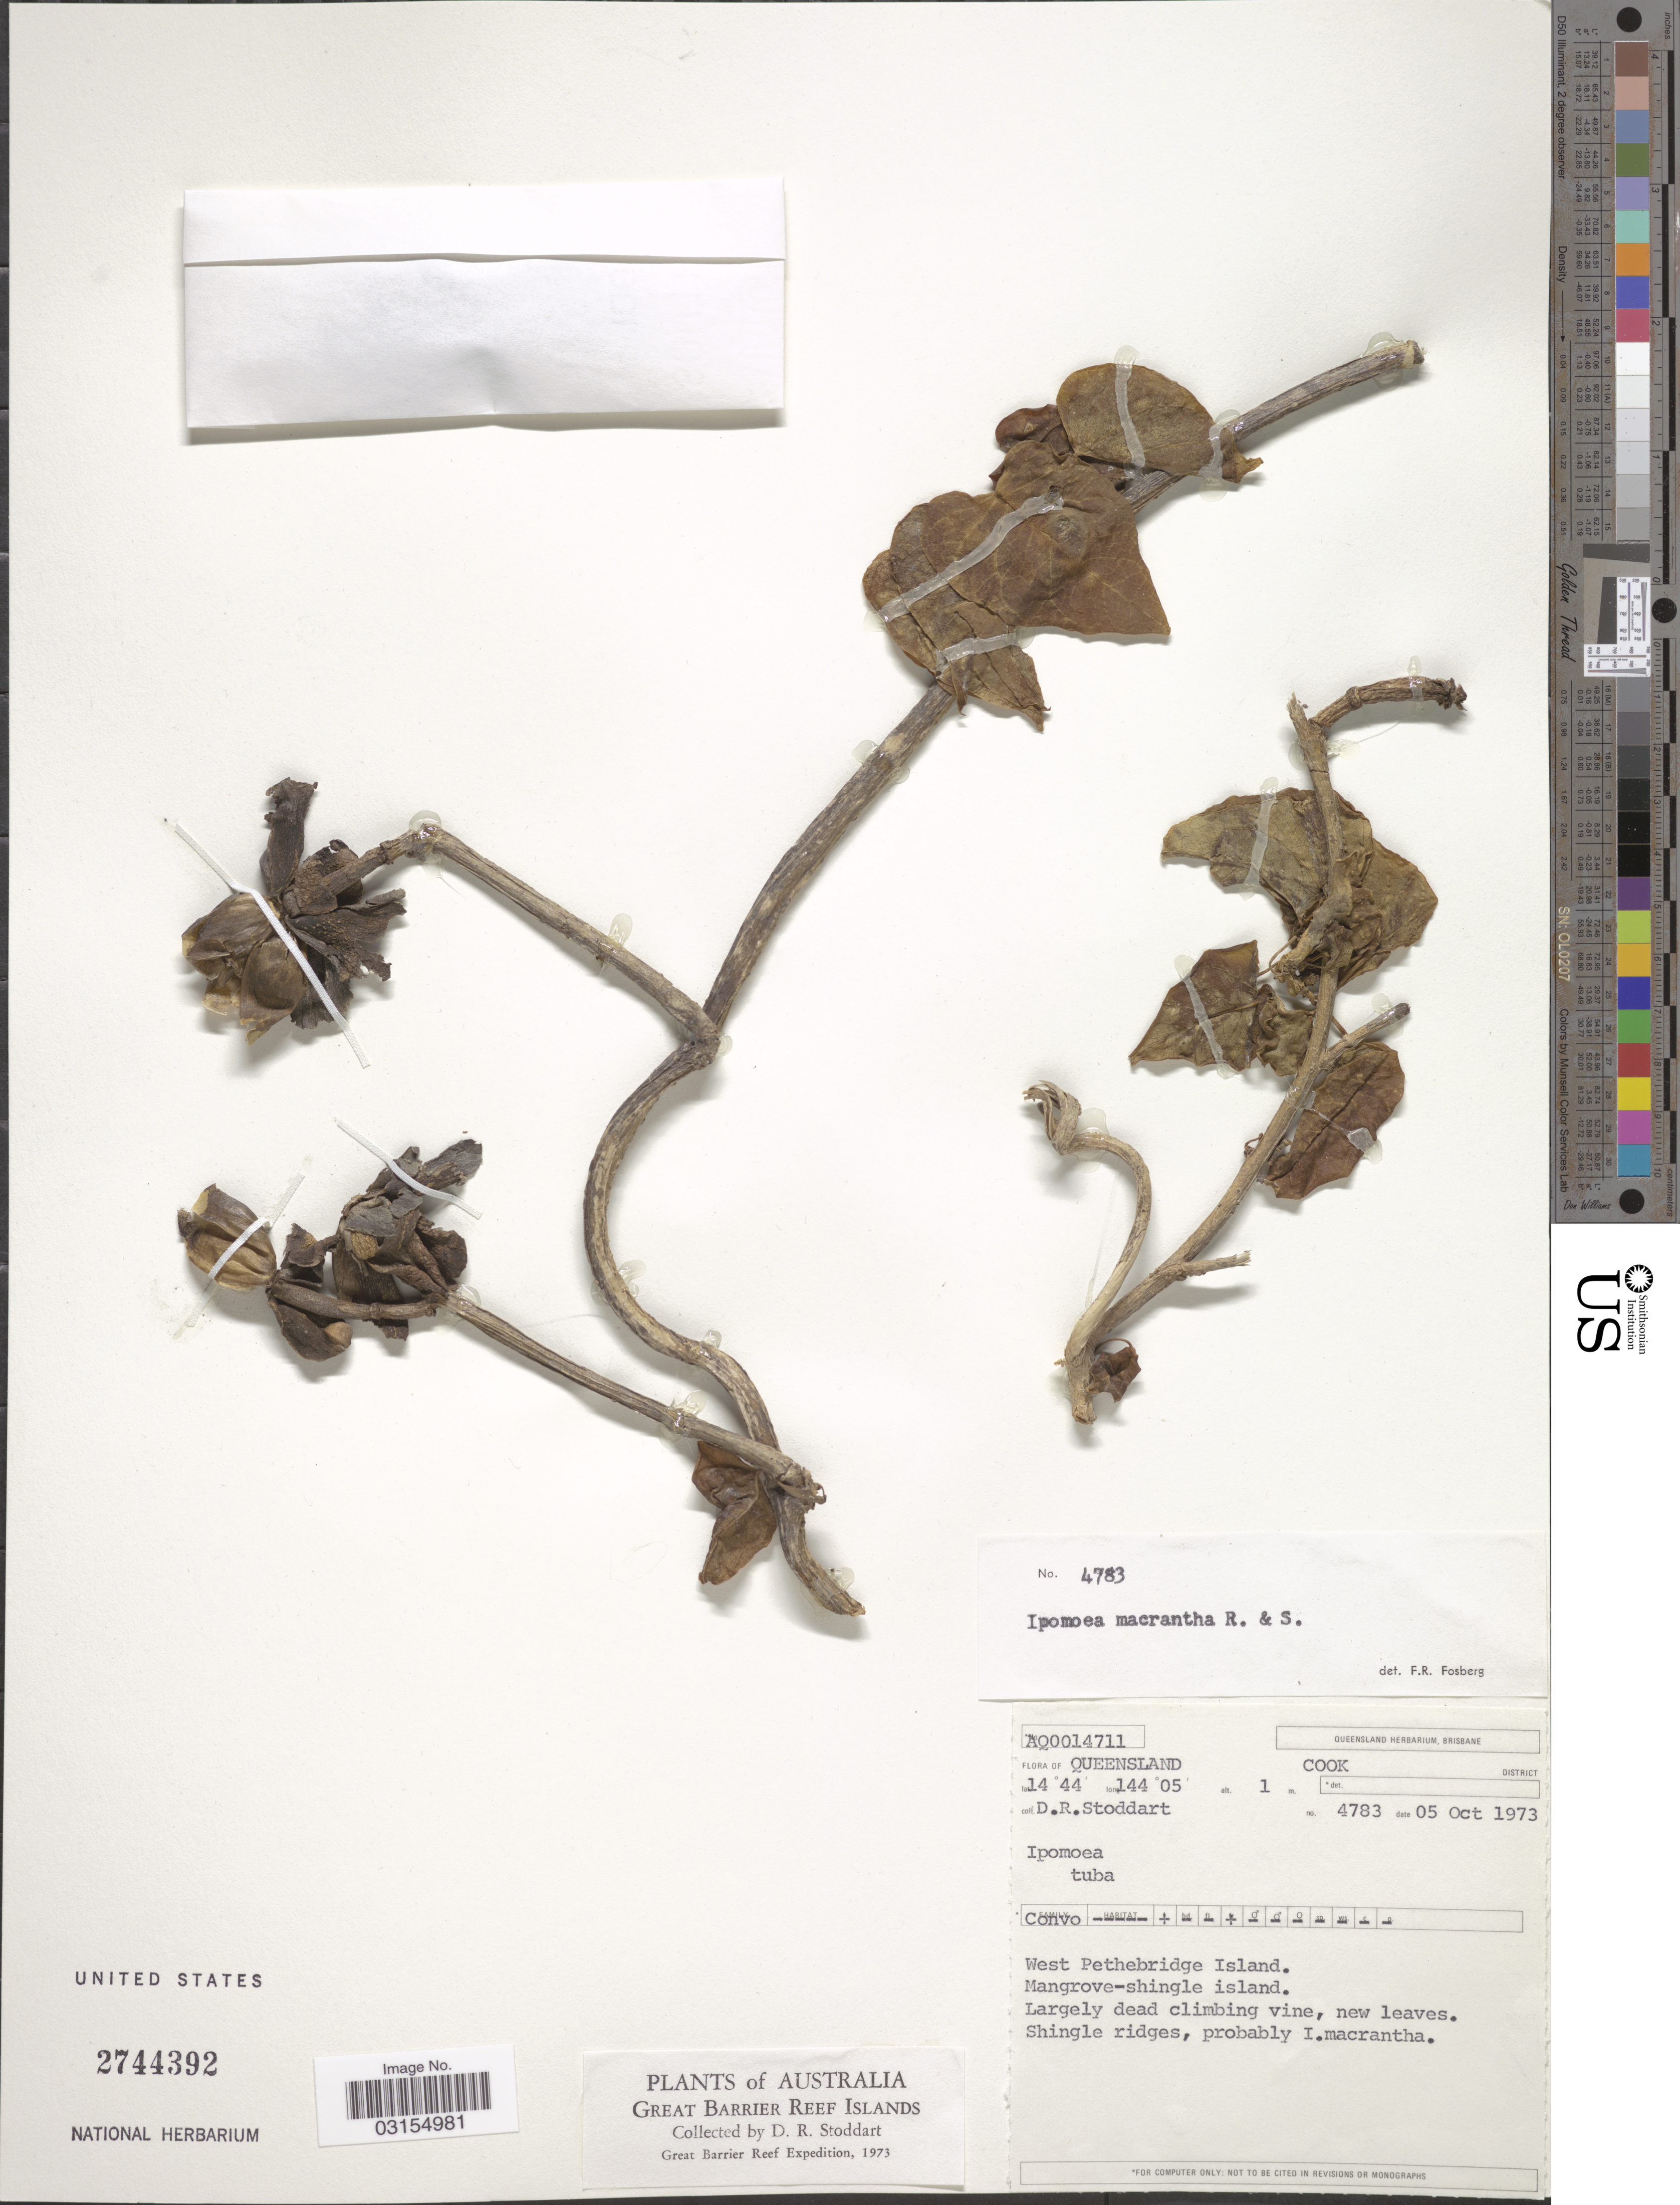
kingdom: Plantae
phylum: Tracheophyta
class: Magnoliopsida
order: Solanales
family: Convolvulaceae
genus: Ipomoea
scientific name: Ipomoea violacea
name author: L.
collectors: D. R. Stoddart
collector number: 4783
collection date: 1973-10-05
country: Australia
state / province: Queensland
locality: Great Barrier Reef Islands. Cook District, West Pethebridge Island. Mangrove-shingle island.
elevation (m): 1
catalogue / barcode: US 2744392